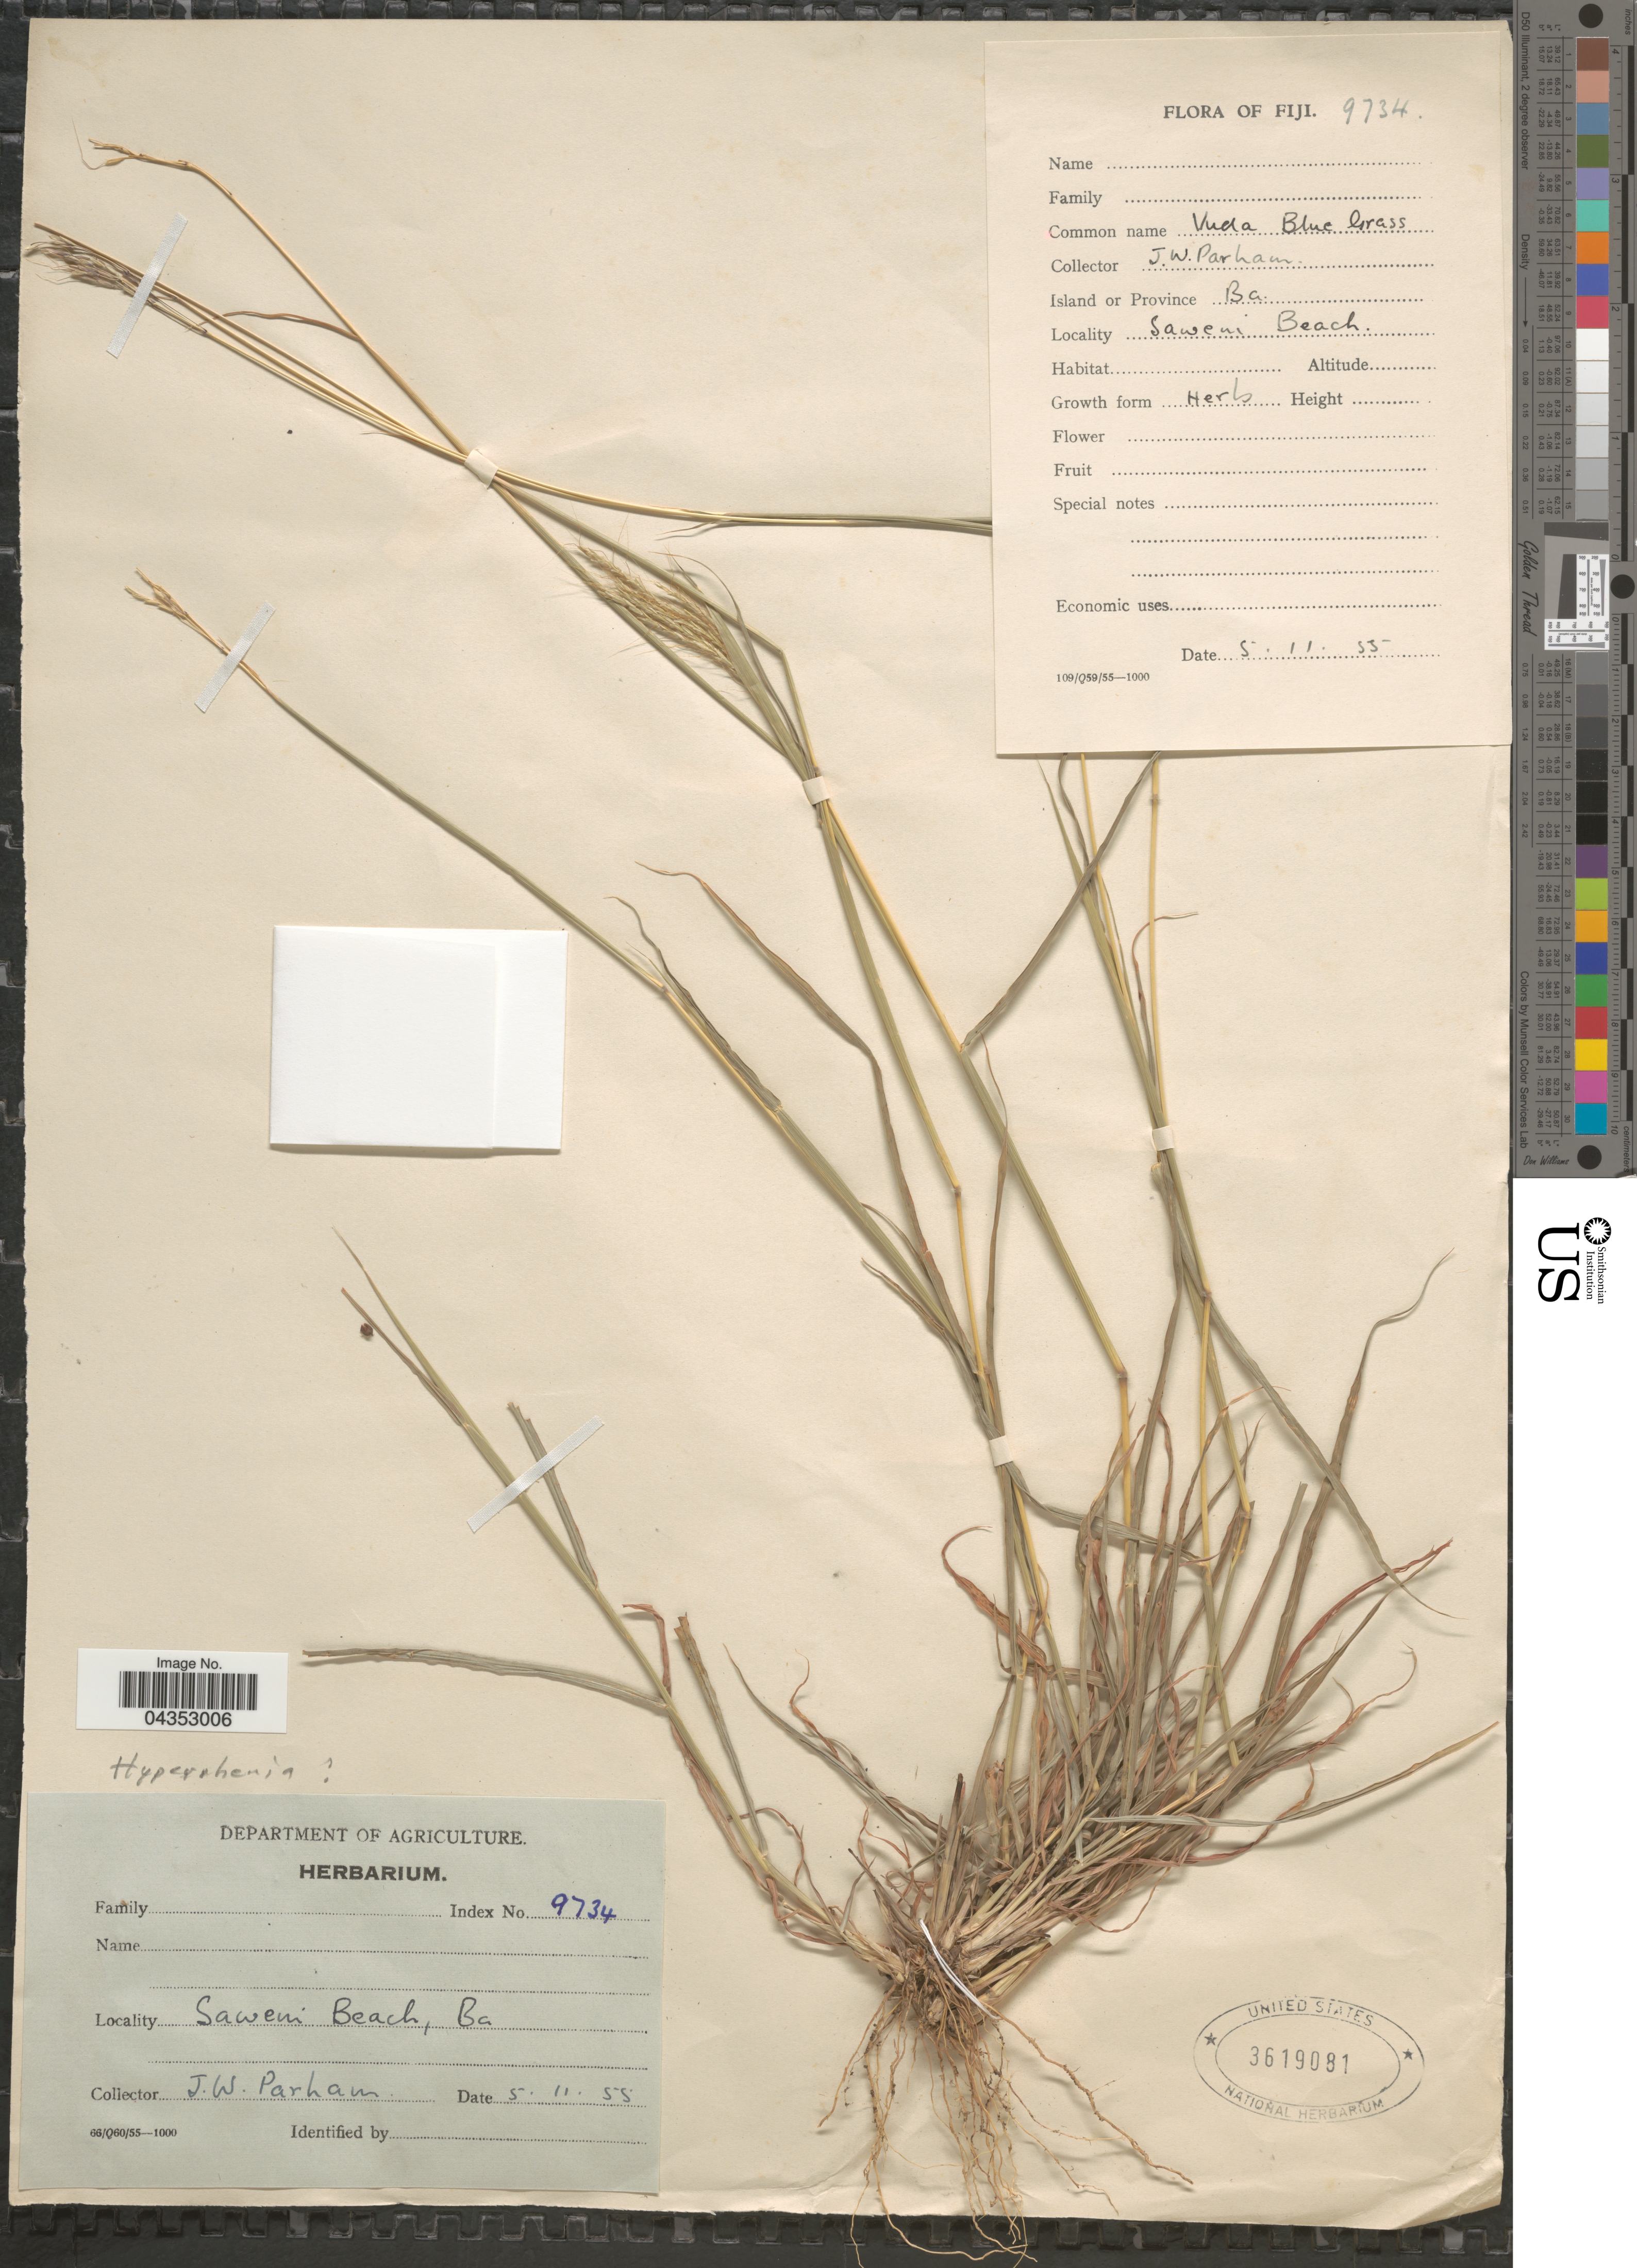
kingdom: Plantae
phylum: Tracheophyta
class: Liliopsida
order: Poales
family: Poaceae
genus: Hyparrhenia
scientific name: Hyparrhenia sp.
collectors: J. Parham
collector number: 9734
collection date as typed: Transcribed d/m/y: 5/11/55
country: Fiji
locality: Ba. Saweni Beach.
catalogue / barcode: US 3619081